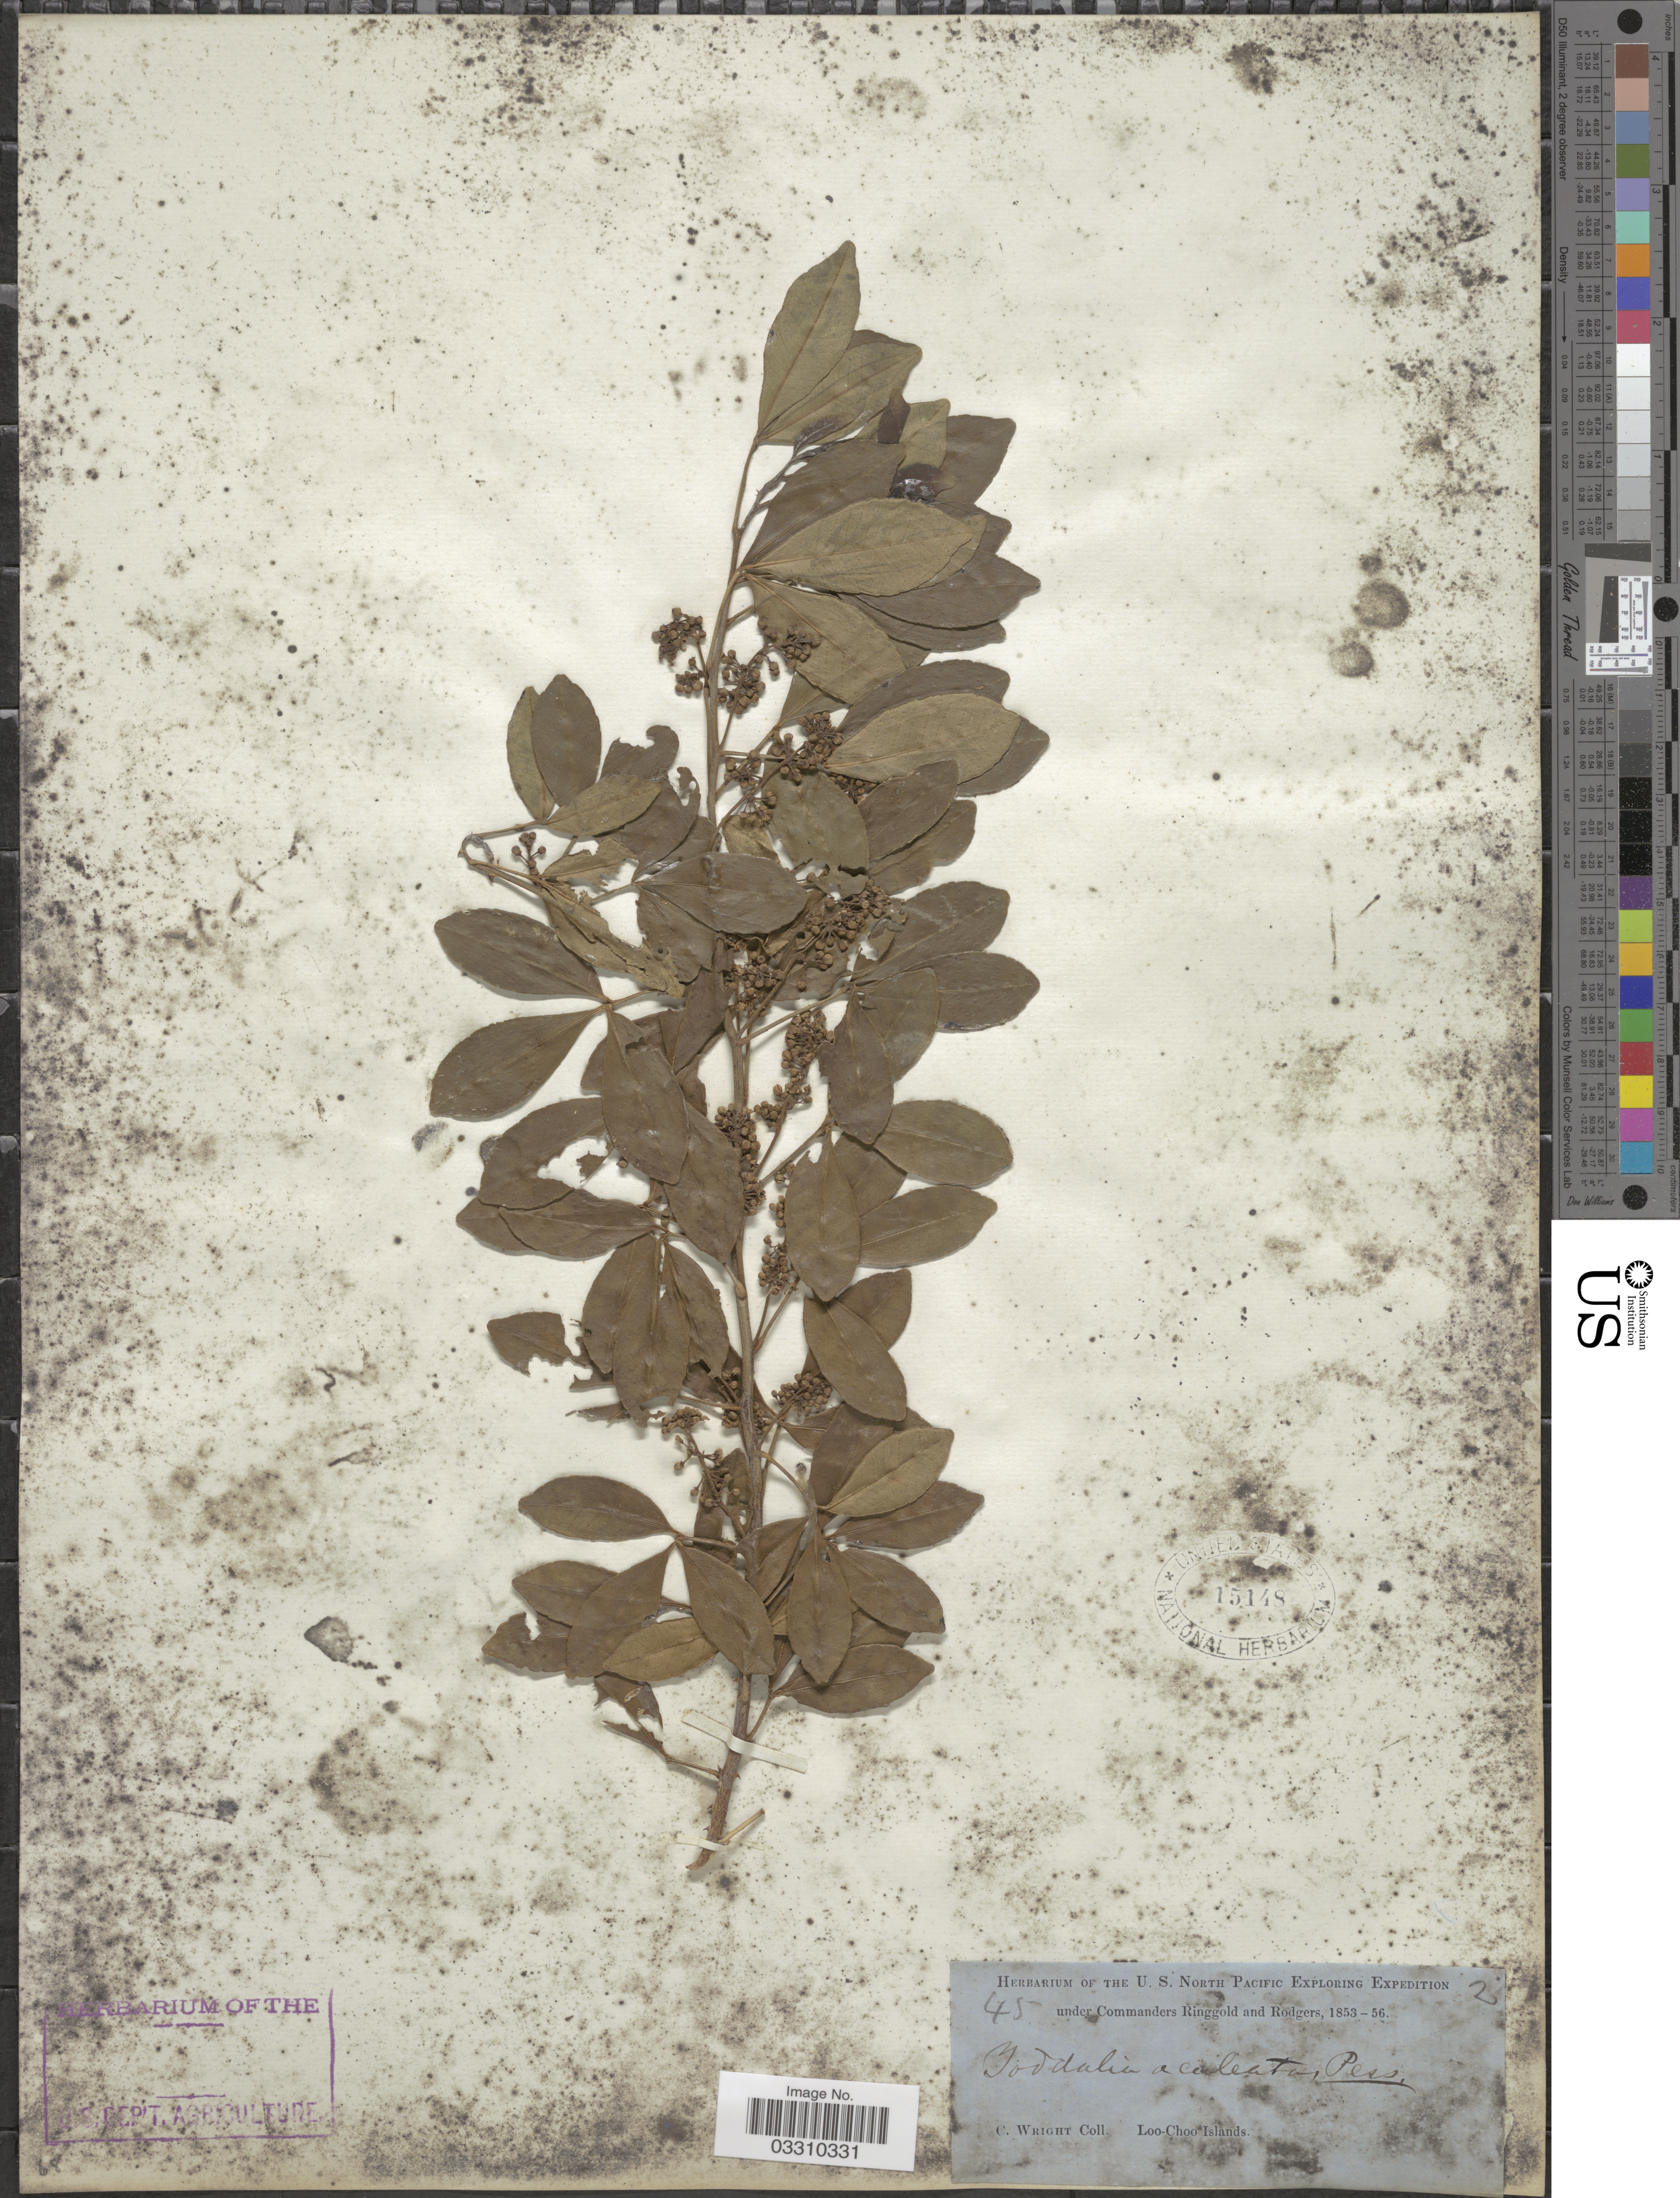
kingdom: Plantae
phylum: Tracheophyta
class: Magnoliopsida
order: Sapindales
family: Rutaceae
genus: Zanthoxylum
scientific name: Zanthoxylum asiaticum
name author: (L.) Appelhans et al.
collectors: C. Wright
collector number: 45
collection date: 1853/1856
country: Japan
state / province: Okinawa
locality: Loo-Choo Islands.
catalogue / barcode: US 15148